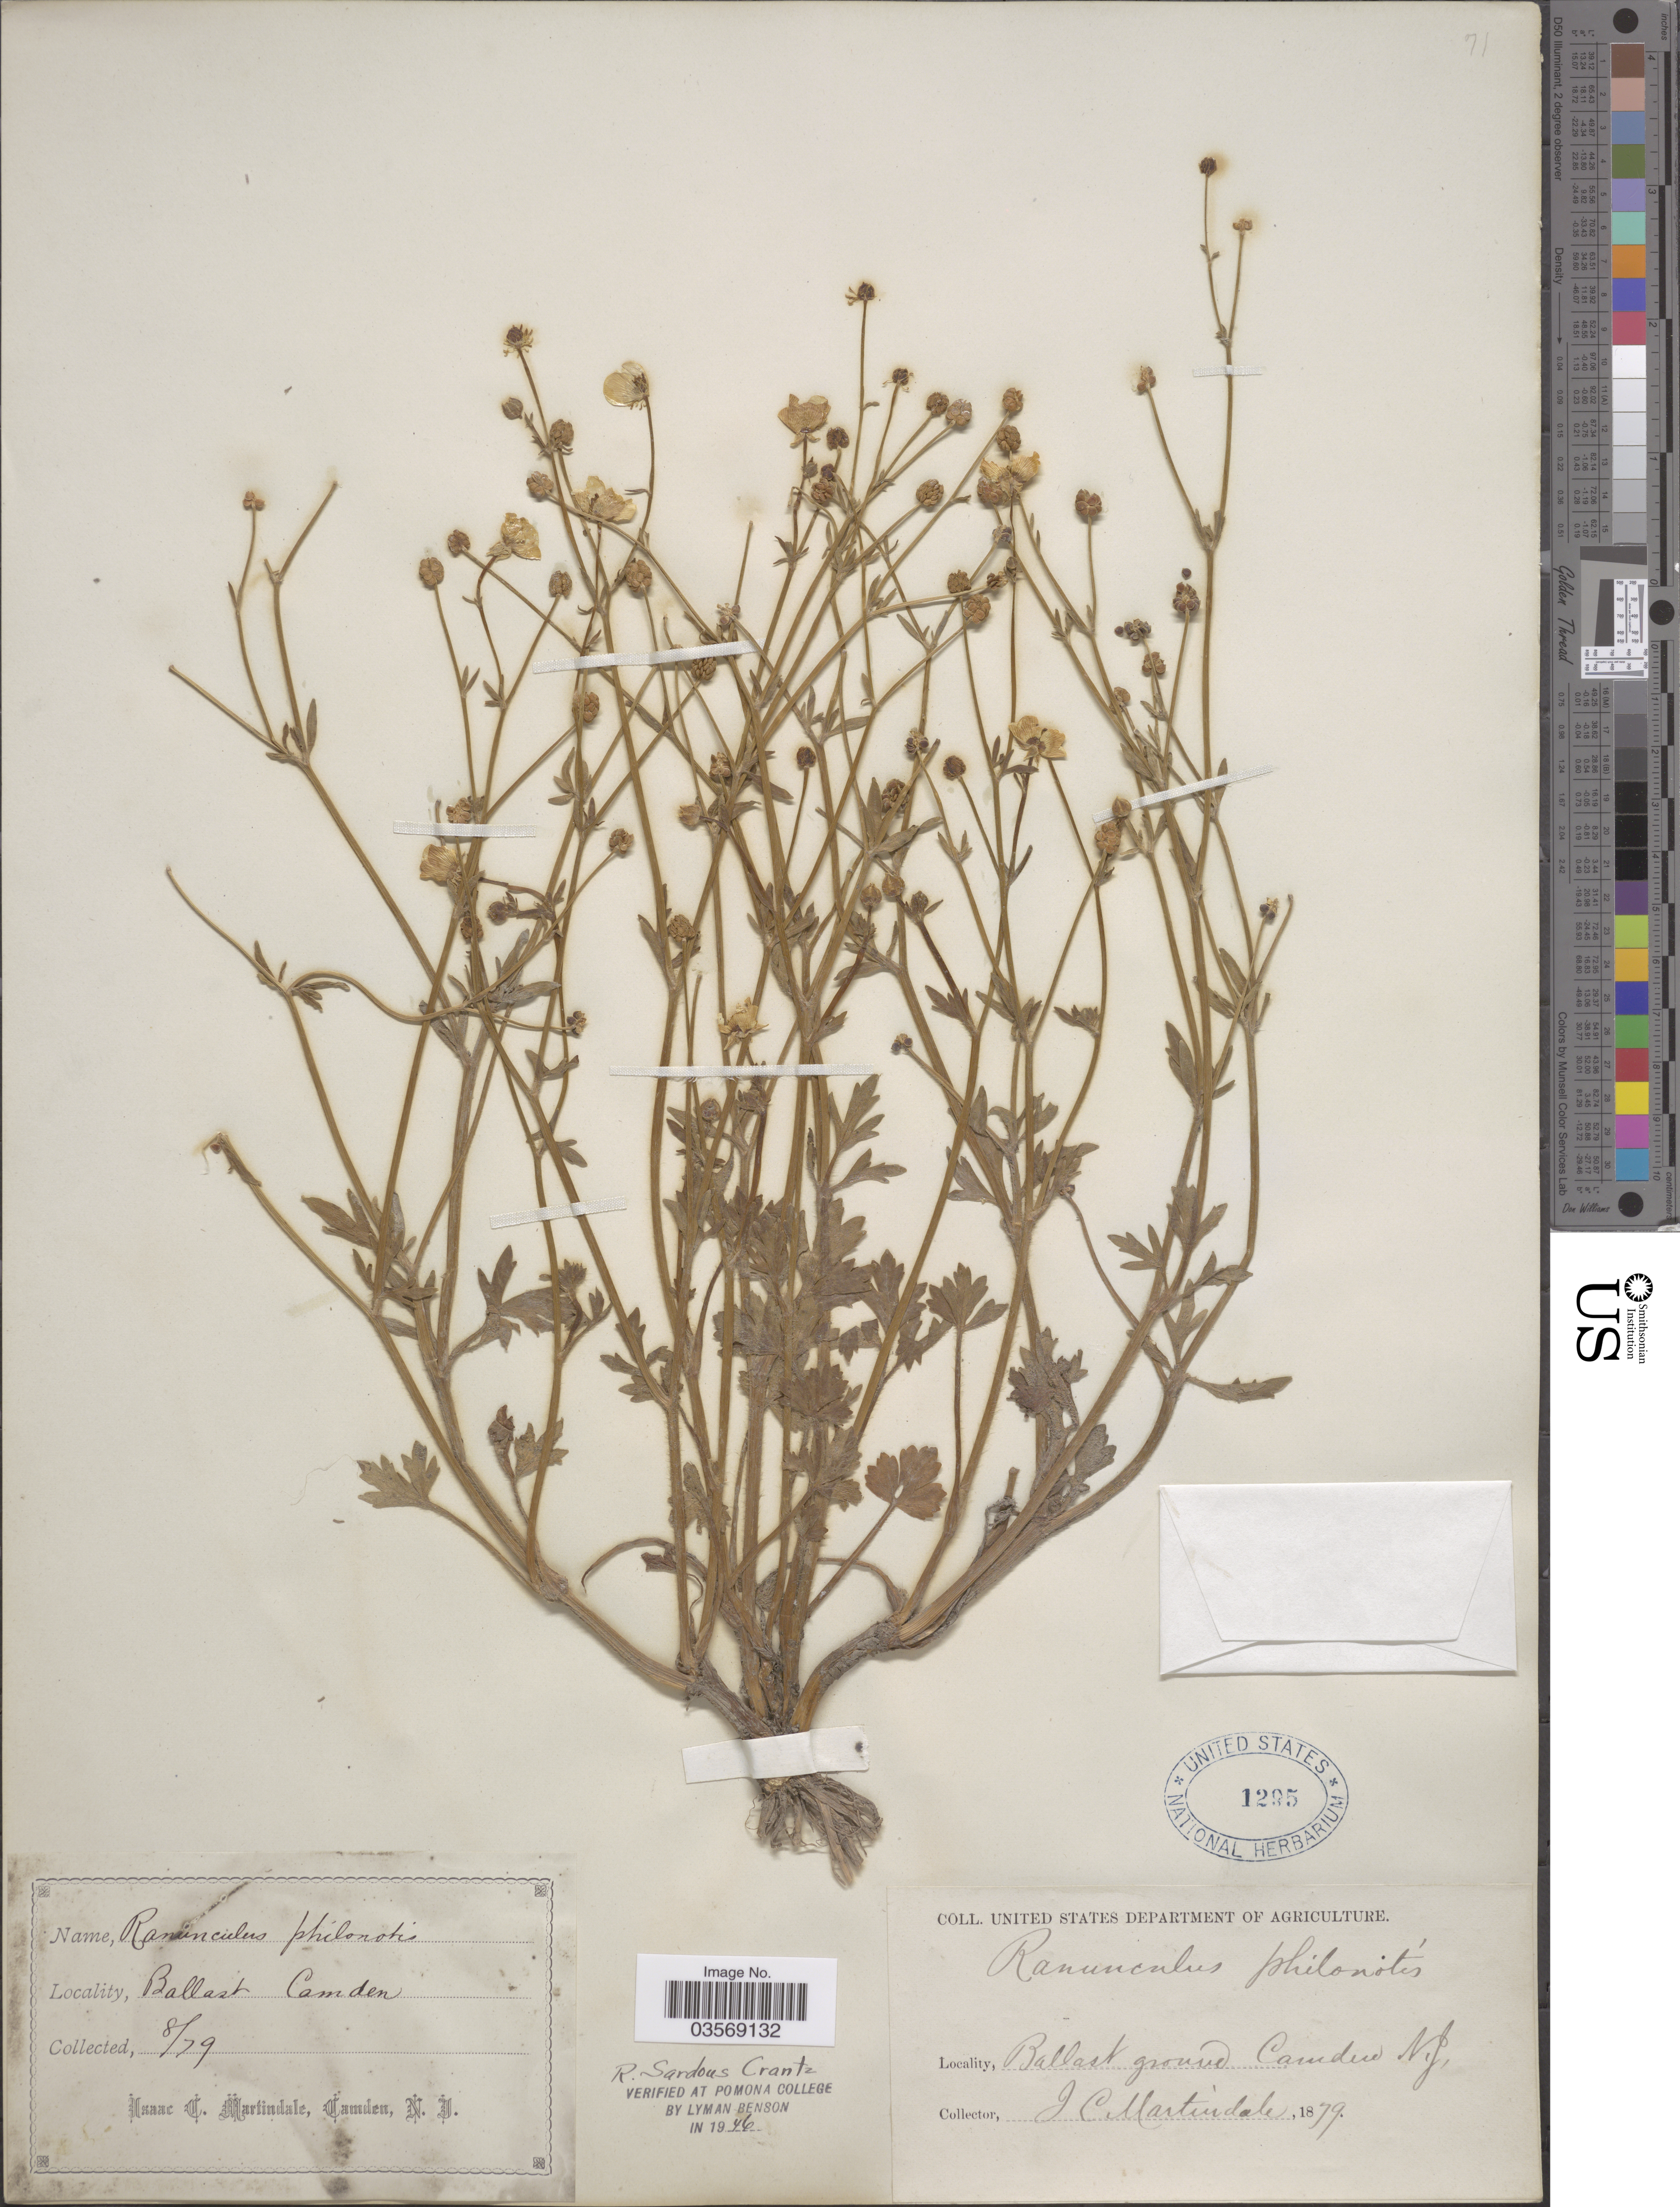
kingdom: Plantae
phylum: Tracheophyta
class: Magnoliopsida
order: Ranunculales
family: Ranunculaceae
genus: Ranunculus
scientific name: Ranunculus sardous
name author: Crantz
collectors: I. C. Martindale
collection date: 1879-08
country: United States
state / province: New Jersey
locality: Ballast. Camden.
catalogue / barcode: US 1295